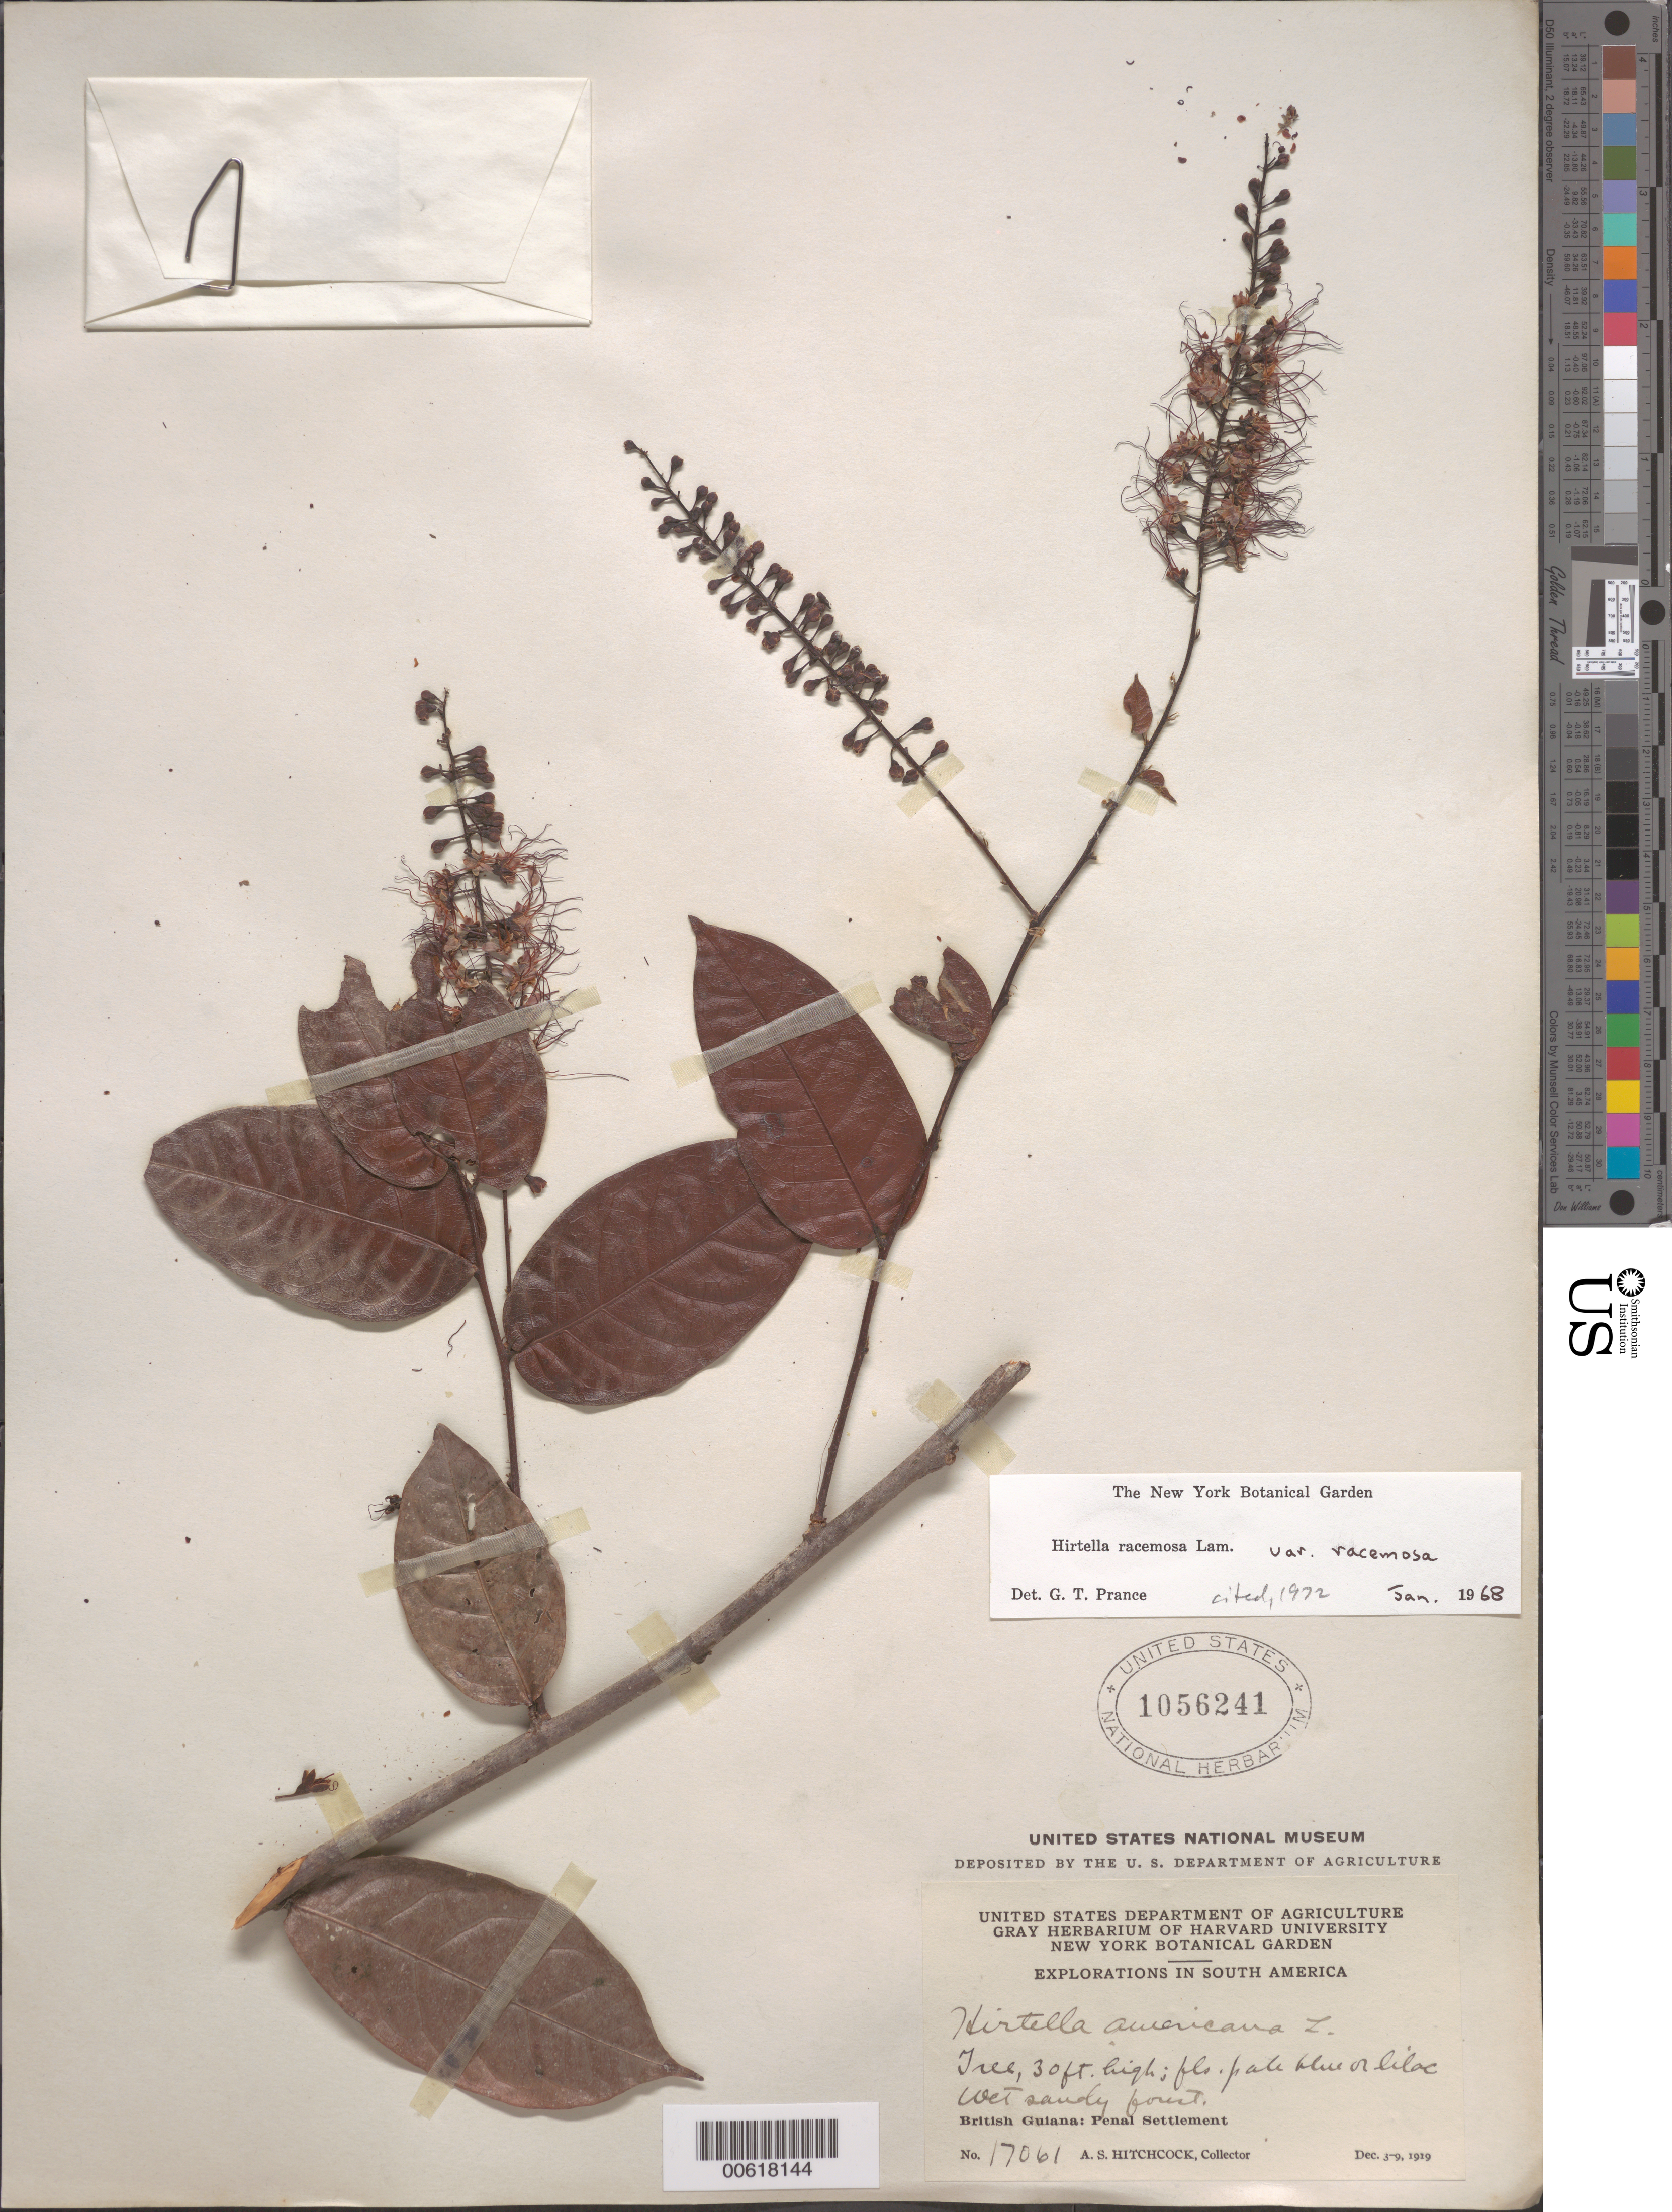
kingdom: Plantae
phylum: Tracheophyta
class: Magnoliopsida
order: Malpighiales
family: Chrysobalanaceae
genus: Hirtella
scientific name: Hirtella racemosa var. racemosa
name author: Lam.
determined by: Prance, G. T.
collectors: A. S. Hitchcock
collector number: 17061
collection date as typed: Dec. 3-9, 1919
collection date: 1919-12-03/1919-12-09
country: Guyana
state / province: Cuyuni-Mazaruni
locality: Penal Settlement, on W side of Essequibo River, near mouth of Mazaruni River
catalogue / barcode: US 1056241